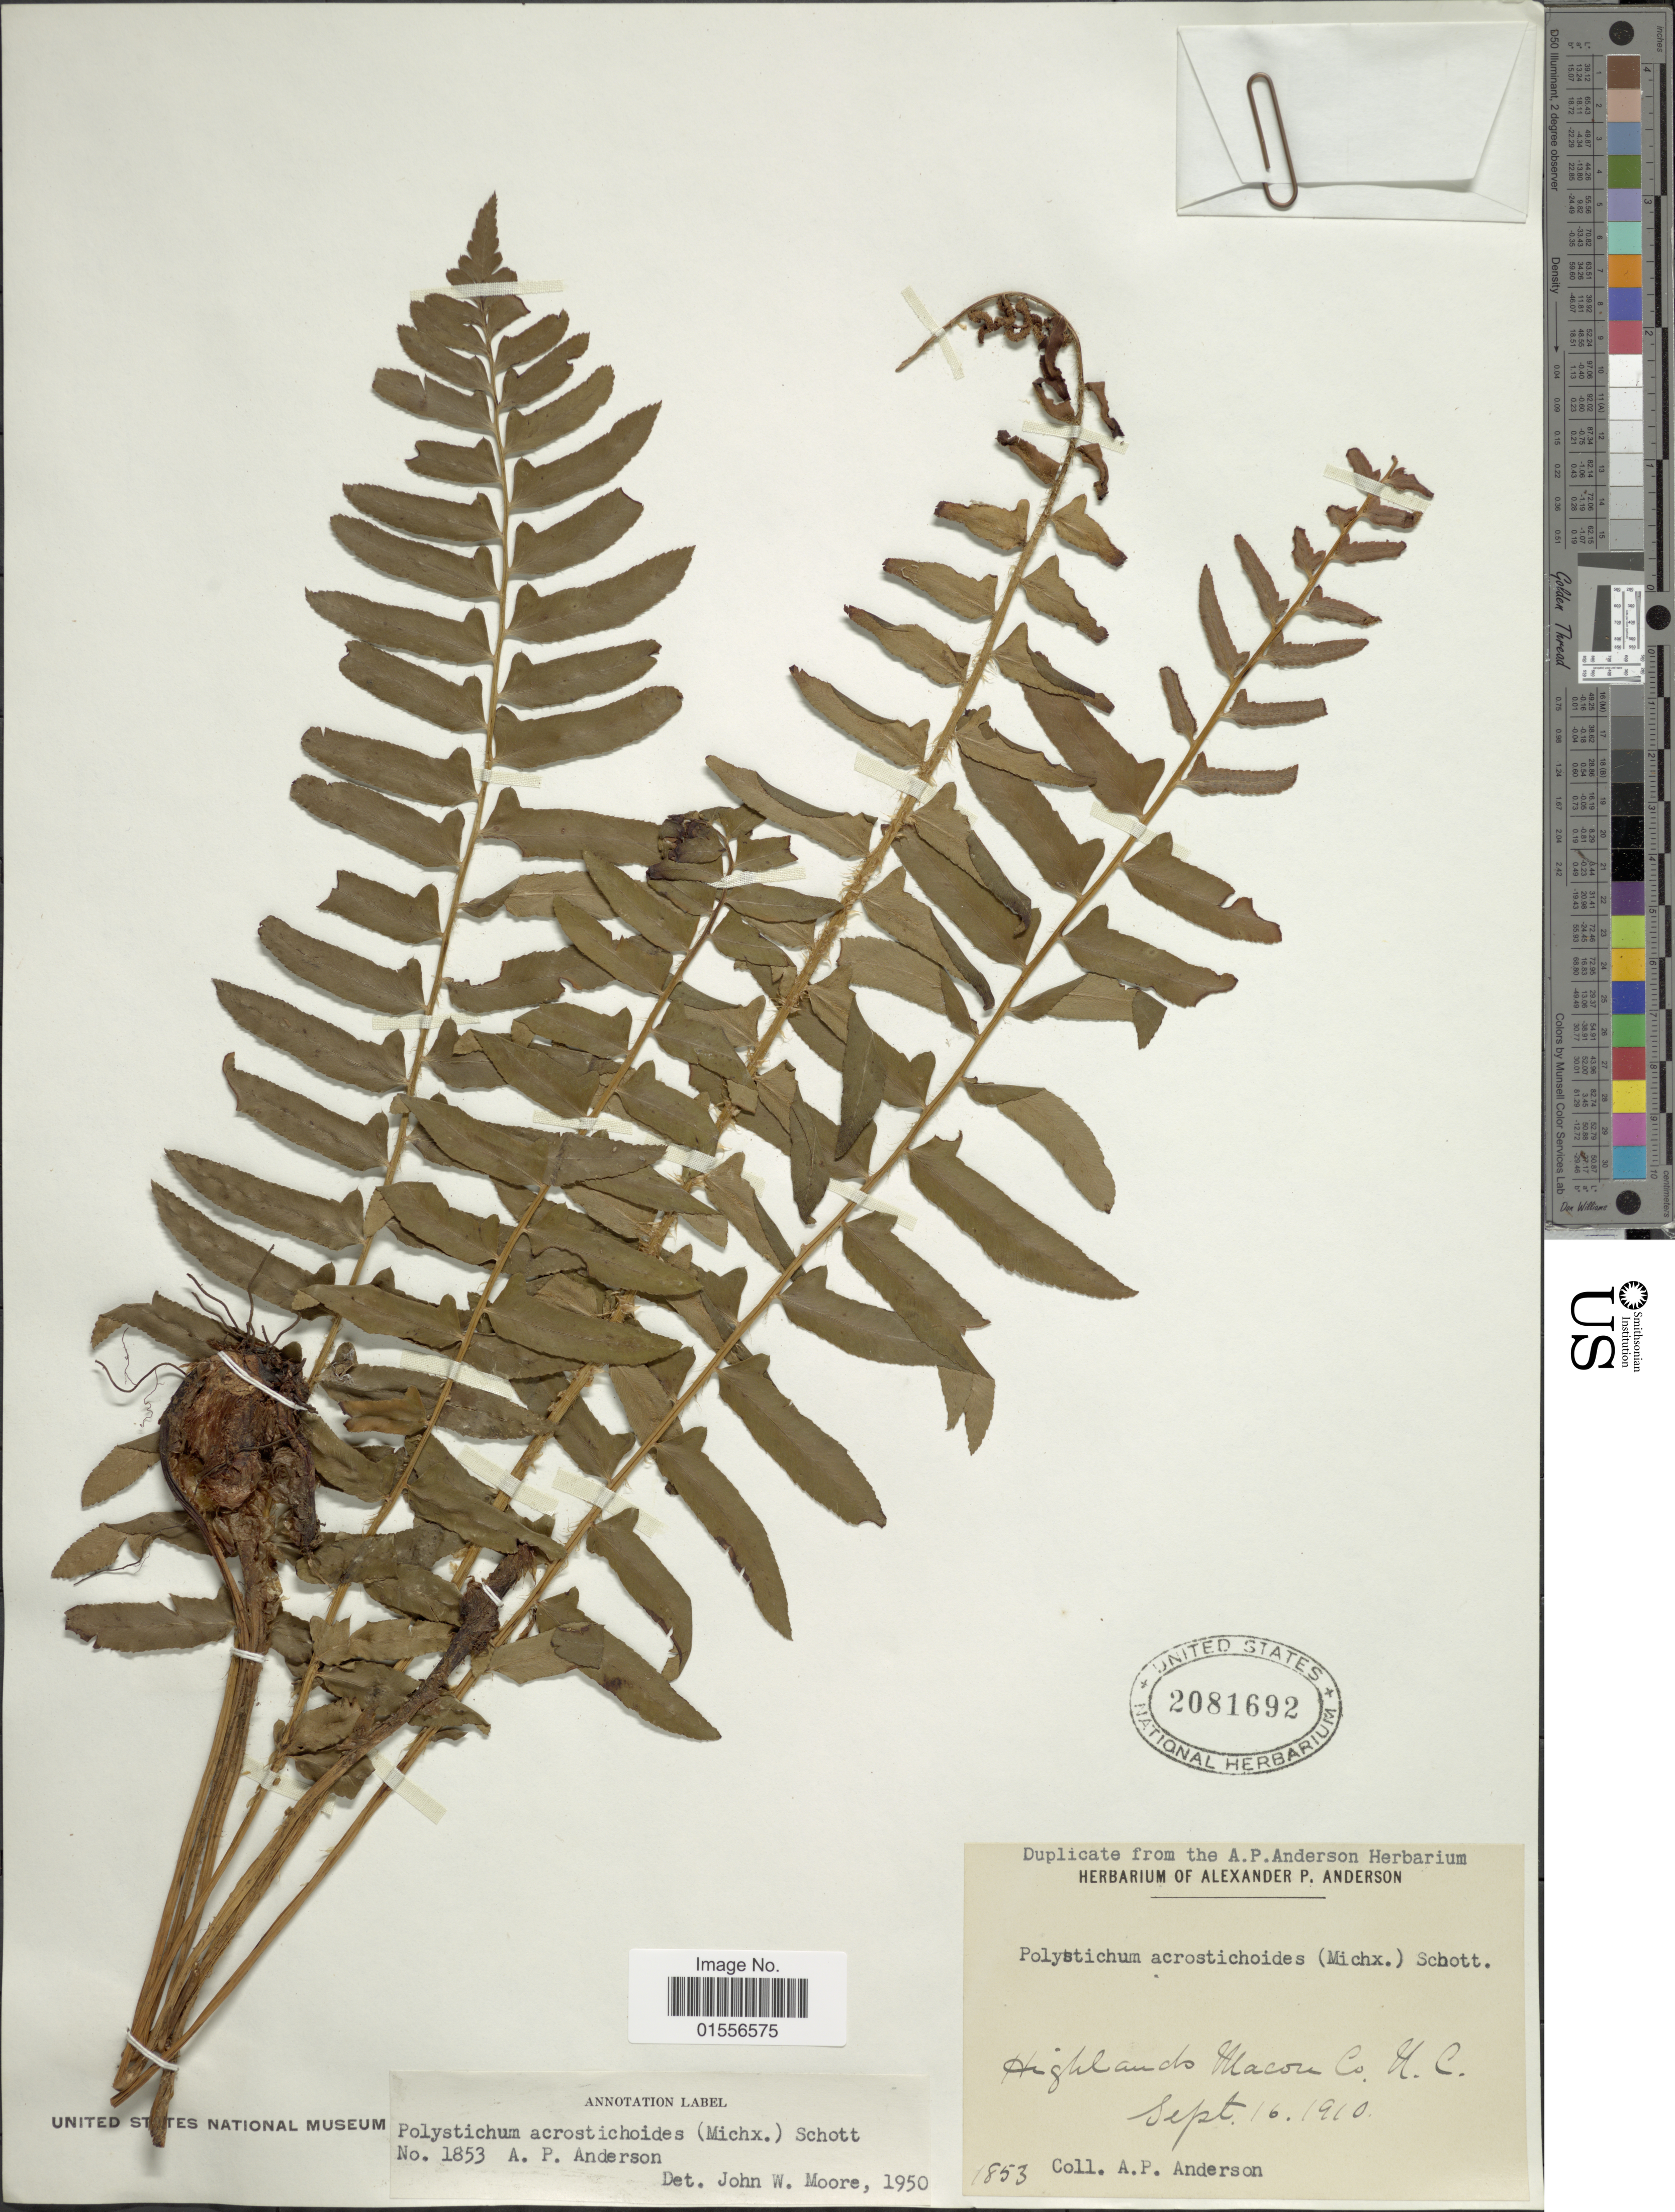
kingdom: Plantae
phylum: Tracheophyta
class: Polypodiopsida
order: Polypodiales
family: Dryopteridaceae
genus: Polystichum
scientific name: Polystichum acrostichoides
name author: (Michx.) Schott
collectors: A. P. Anderson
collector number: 1853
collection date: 1910-09-16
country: United States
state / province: North Carolina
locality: Highlands Macon Co.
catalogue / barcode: US 2081692